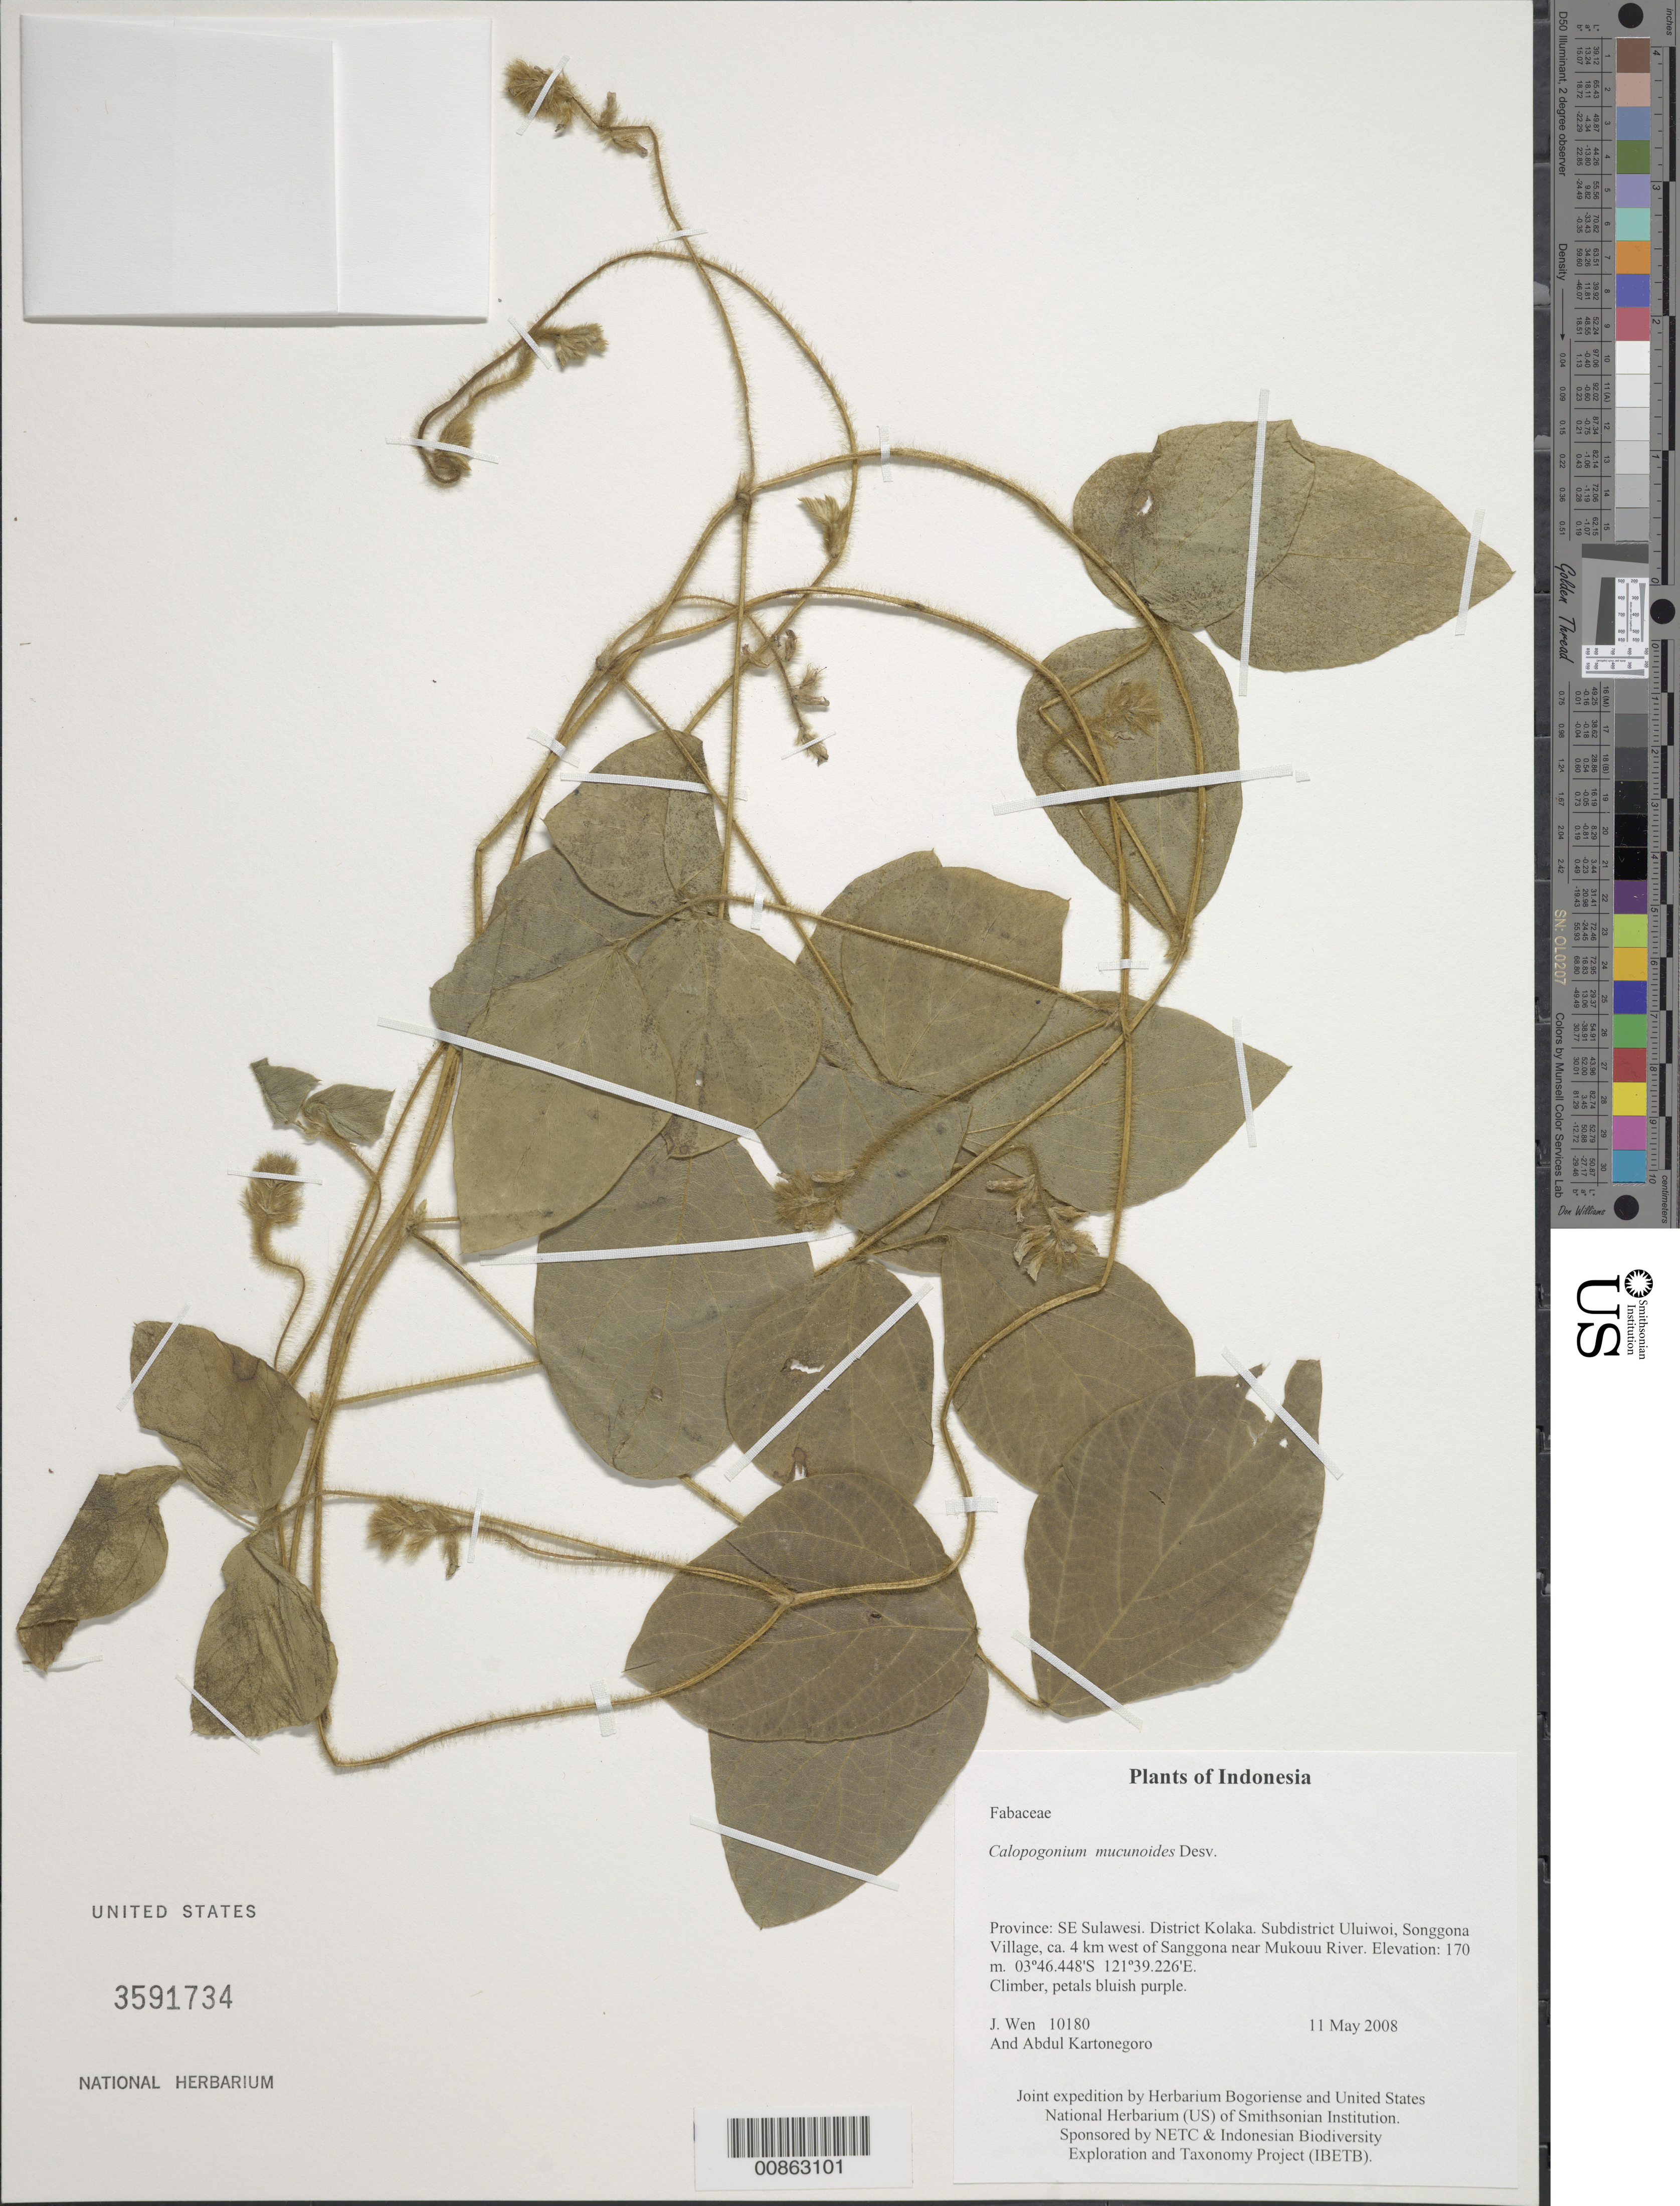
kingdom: Plantae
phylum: Tracheophyta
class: Magnoliopsida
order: Fabales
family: Fabaceae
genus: Calopogonium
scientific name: Calopogonium mucunoides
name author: Desv.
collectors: J. Wen & A. Kartonegoro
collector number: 10180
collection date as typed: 11 May 2008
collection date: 2008-05-11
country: Indonesia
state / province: Sulawesi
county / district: Sulawesi Tenggara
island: Sulawesi [Celebes]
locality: District Kolaka. Subdistrict Uluiwoi, Songgona Village, ca. 4 km west of Sanggona near Mukouu River.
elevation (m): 170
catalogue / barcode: US 3591734